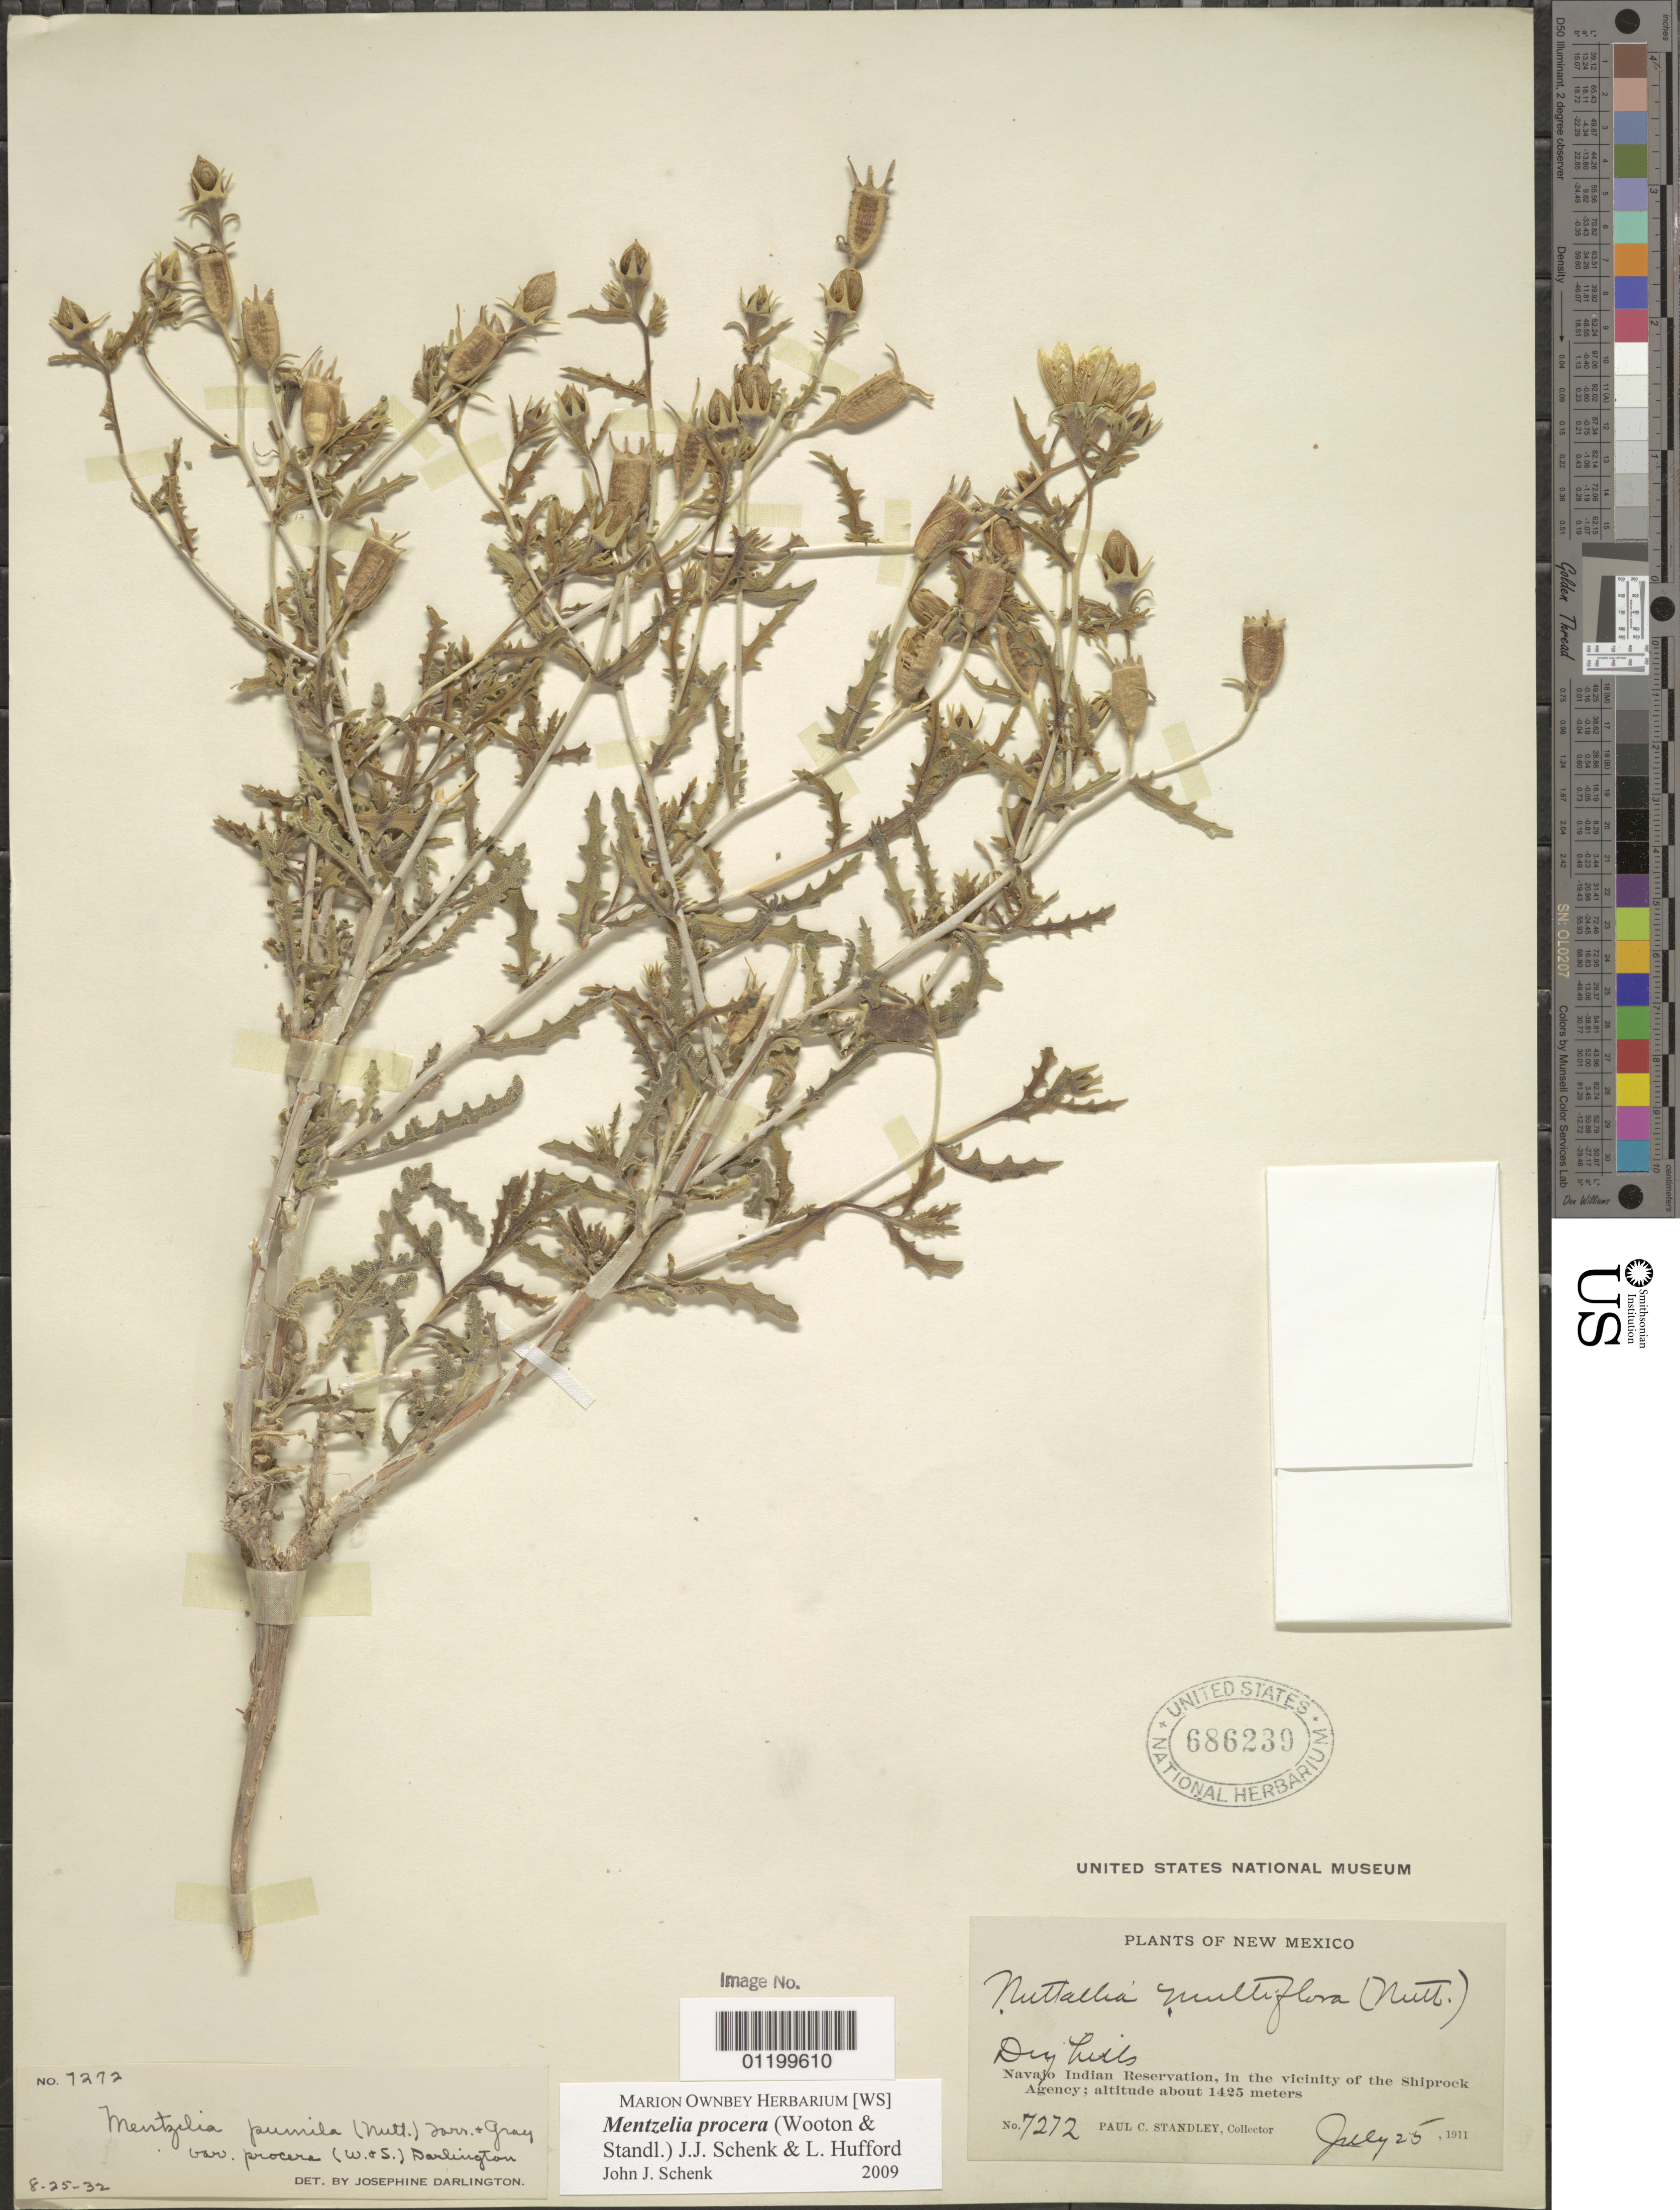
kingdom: Plantae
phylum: Tracheophyta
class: Magnoliopsida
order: Cornales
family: Loasaceae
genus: Mentzelia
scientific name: Mentzelia procera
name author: (Wooton & Standl.) J.J. Schenk & L. Hufford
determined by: Schenk, John J.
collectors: P. C. Standley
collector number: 7272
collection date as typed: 25 Jul 1911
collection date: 1911-07-25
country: United States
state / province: New Mexico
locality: Navajo Indian Reservation, Shiprock Agency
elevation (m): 1425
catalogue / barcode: US 686239